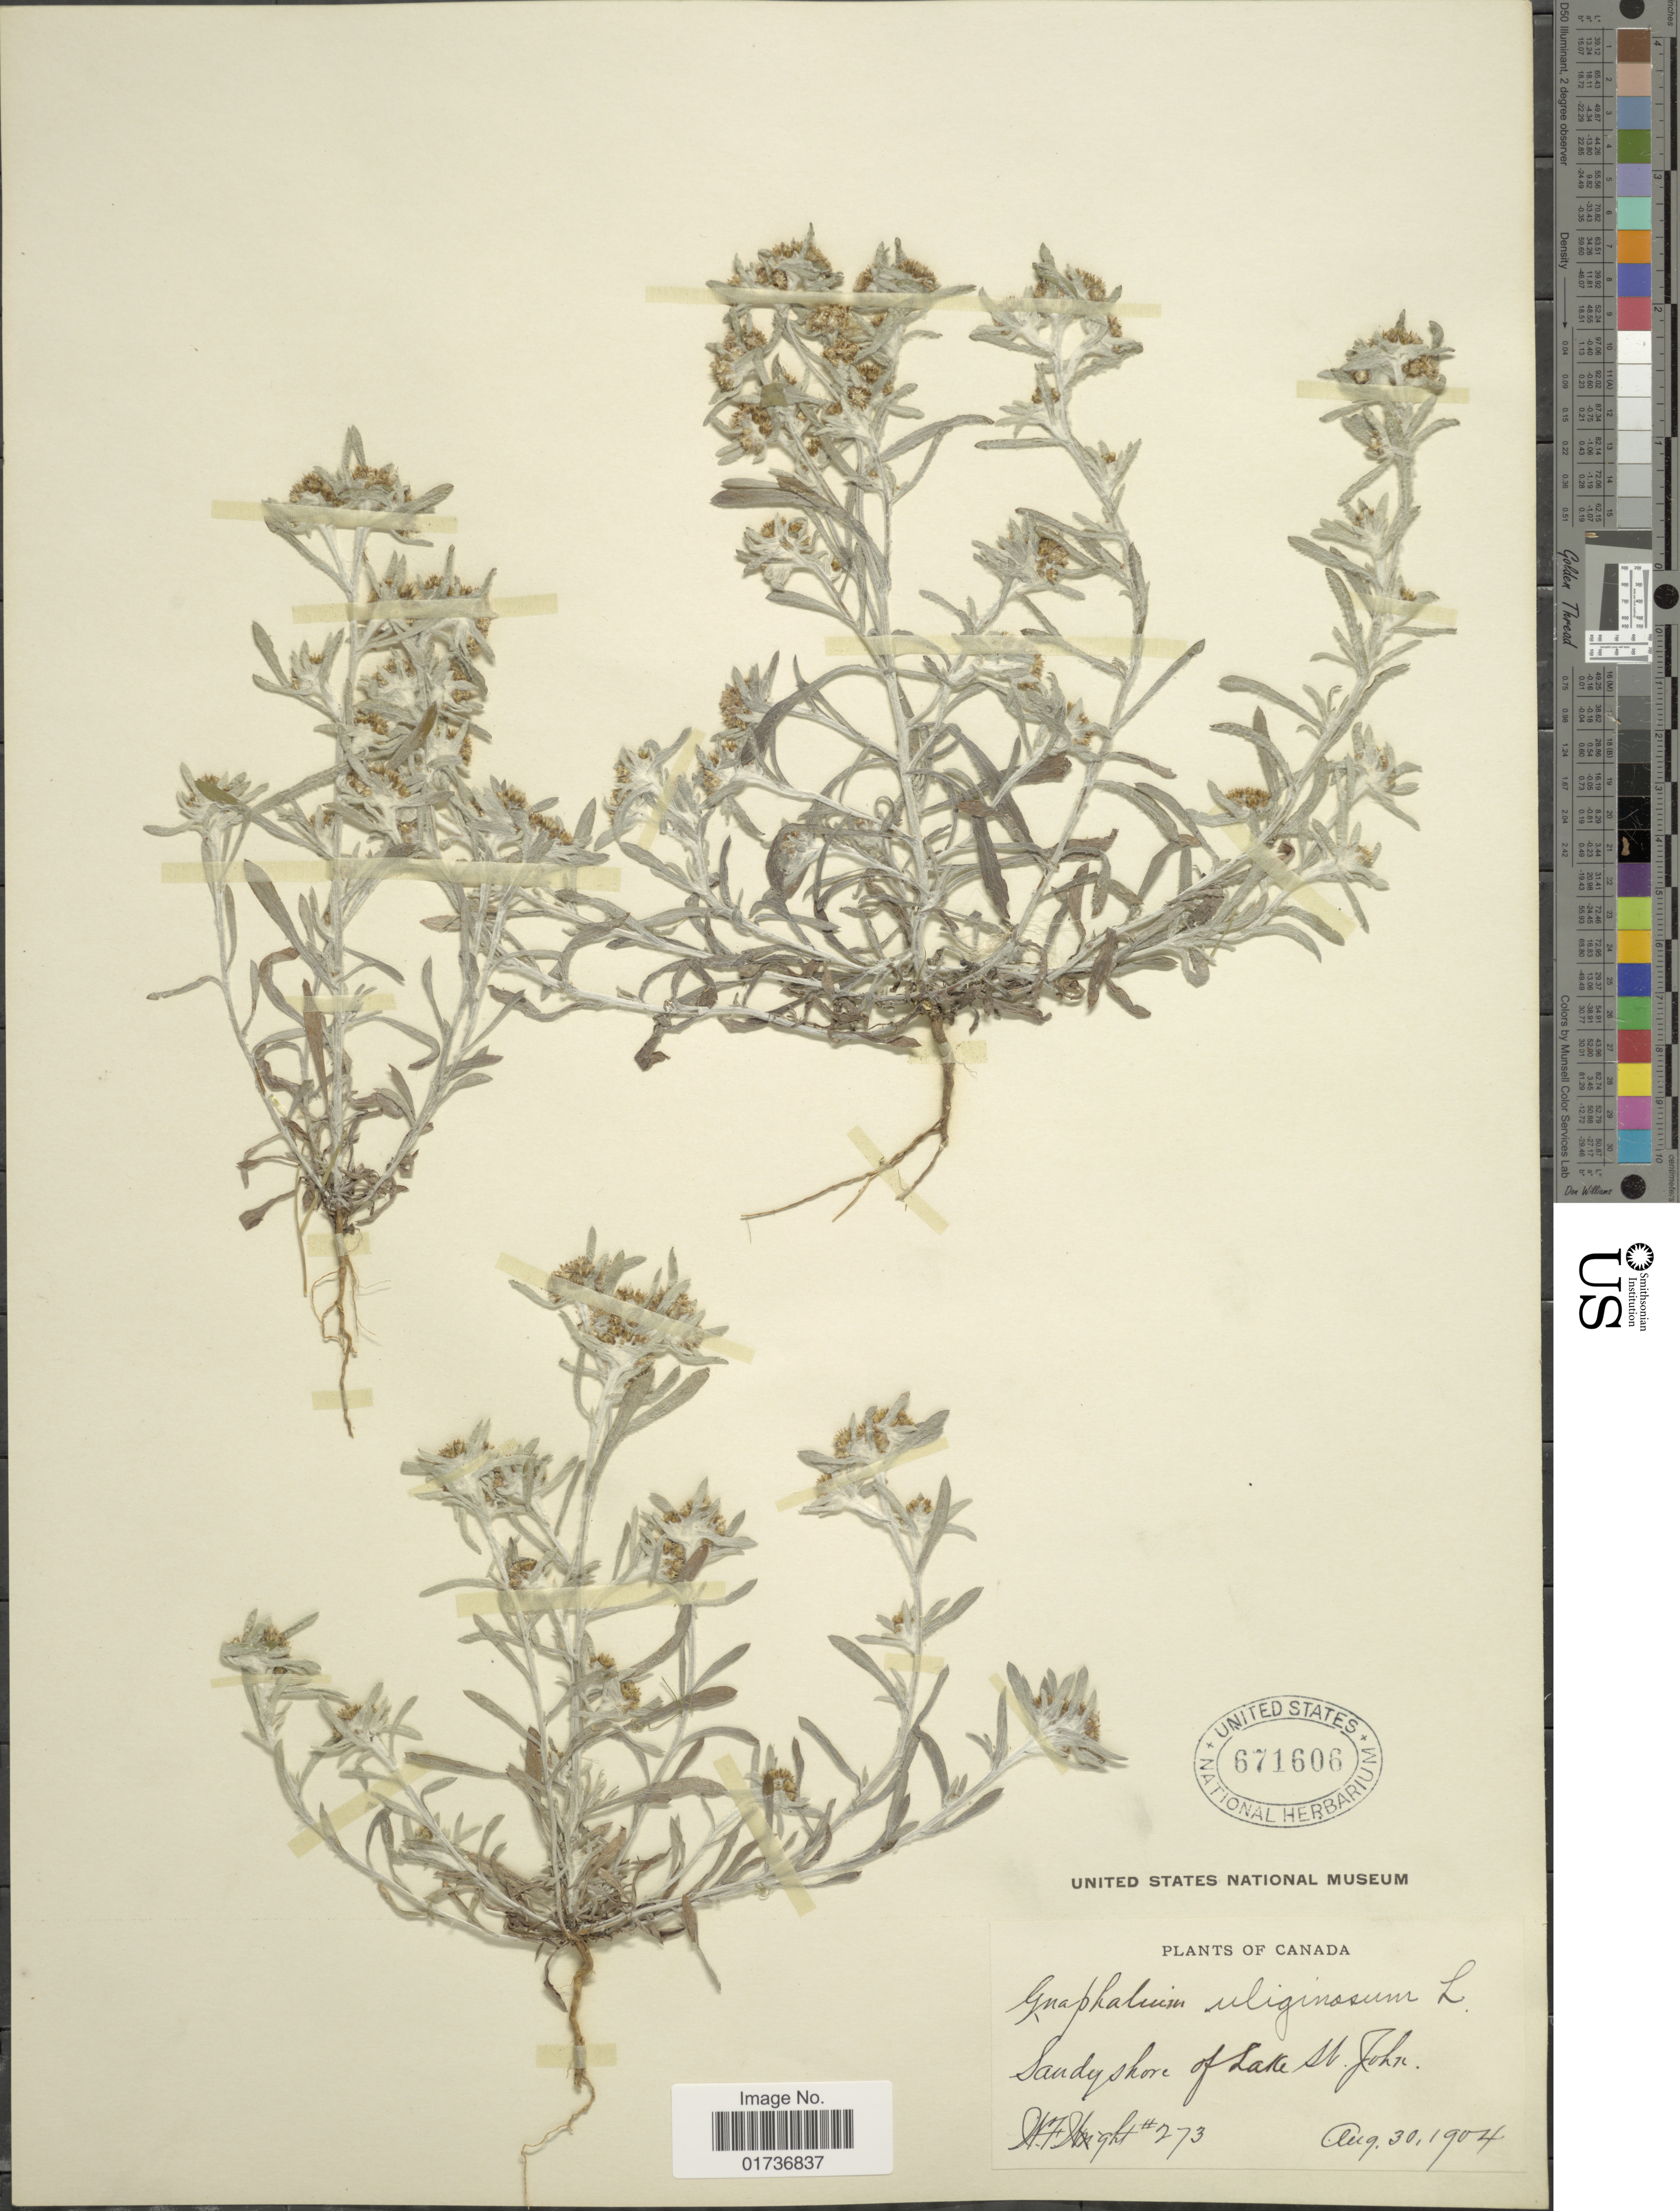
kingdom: Plantae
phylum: Tracheophyta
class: Magnoliopsida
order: Asterales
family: Asteraceae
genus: Gnaphalium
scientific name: Gnaphalium uliginosum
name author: L.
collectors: W. F. Wright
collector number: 273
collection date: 1904-08-30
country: Canada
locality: Sandy shore of Lake St John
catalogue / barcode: US 671606